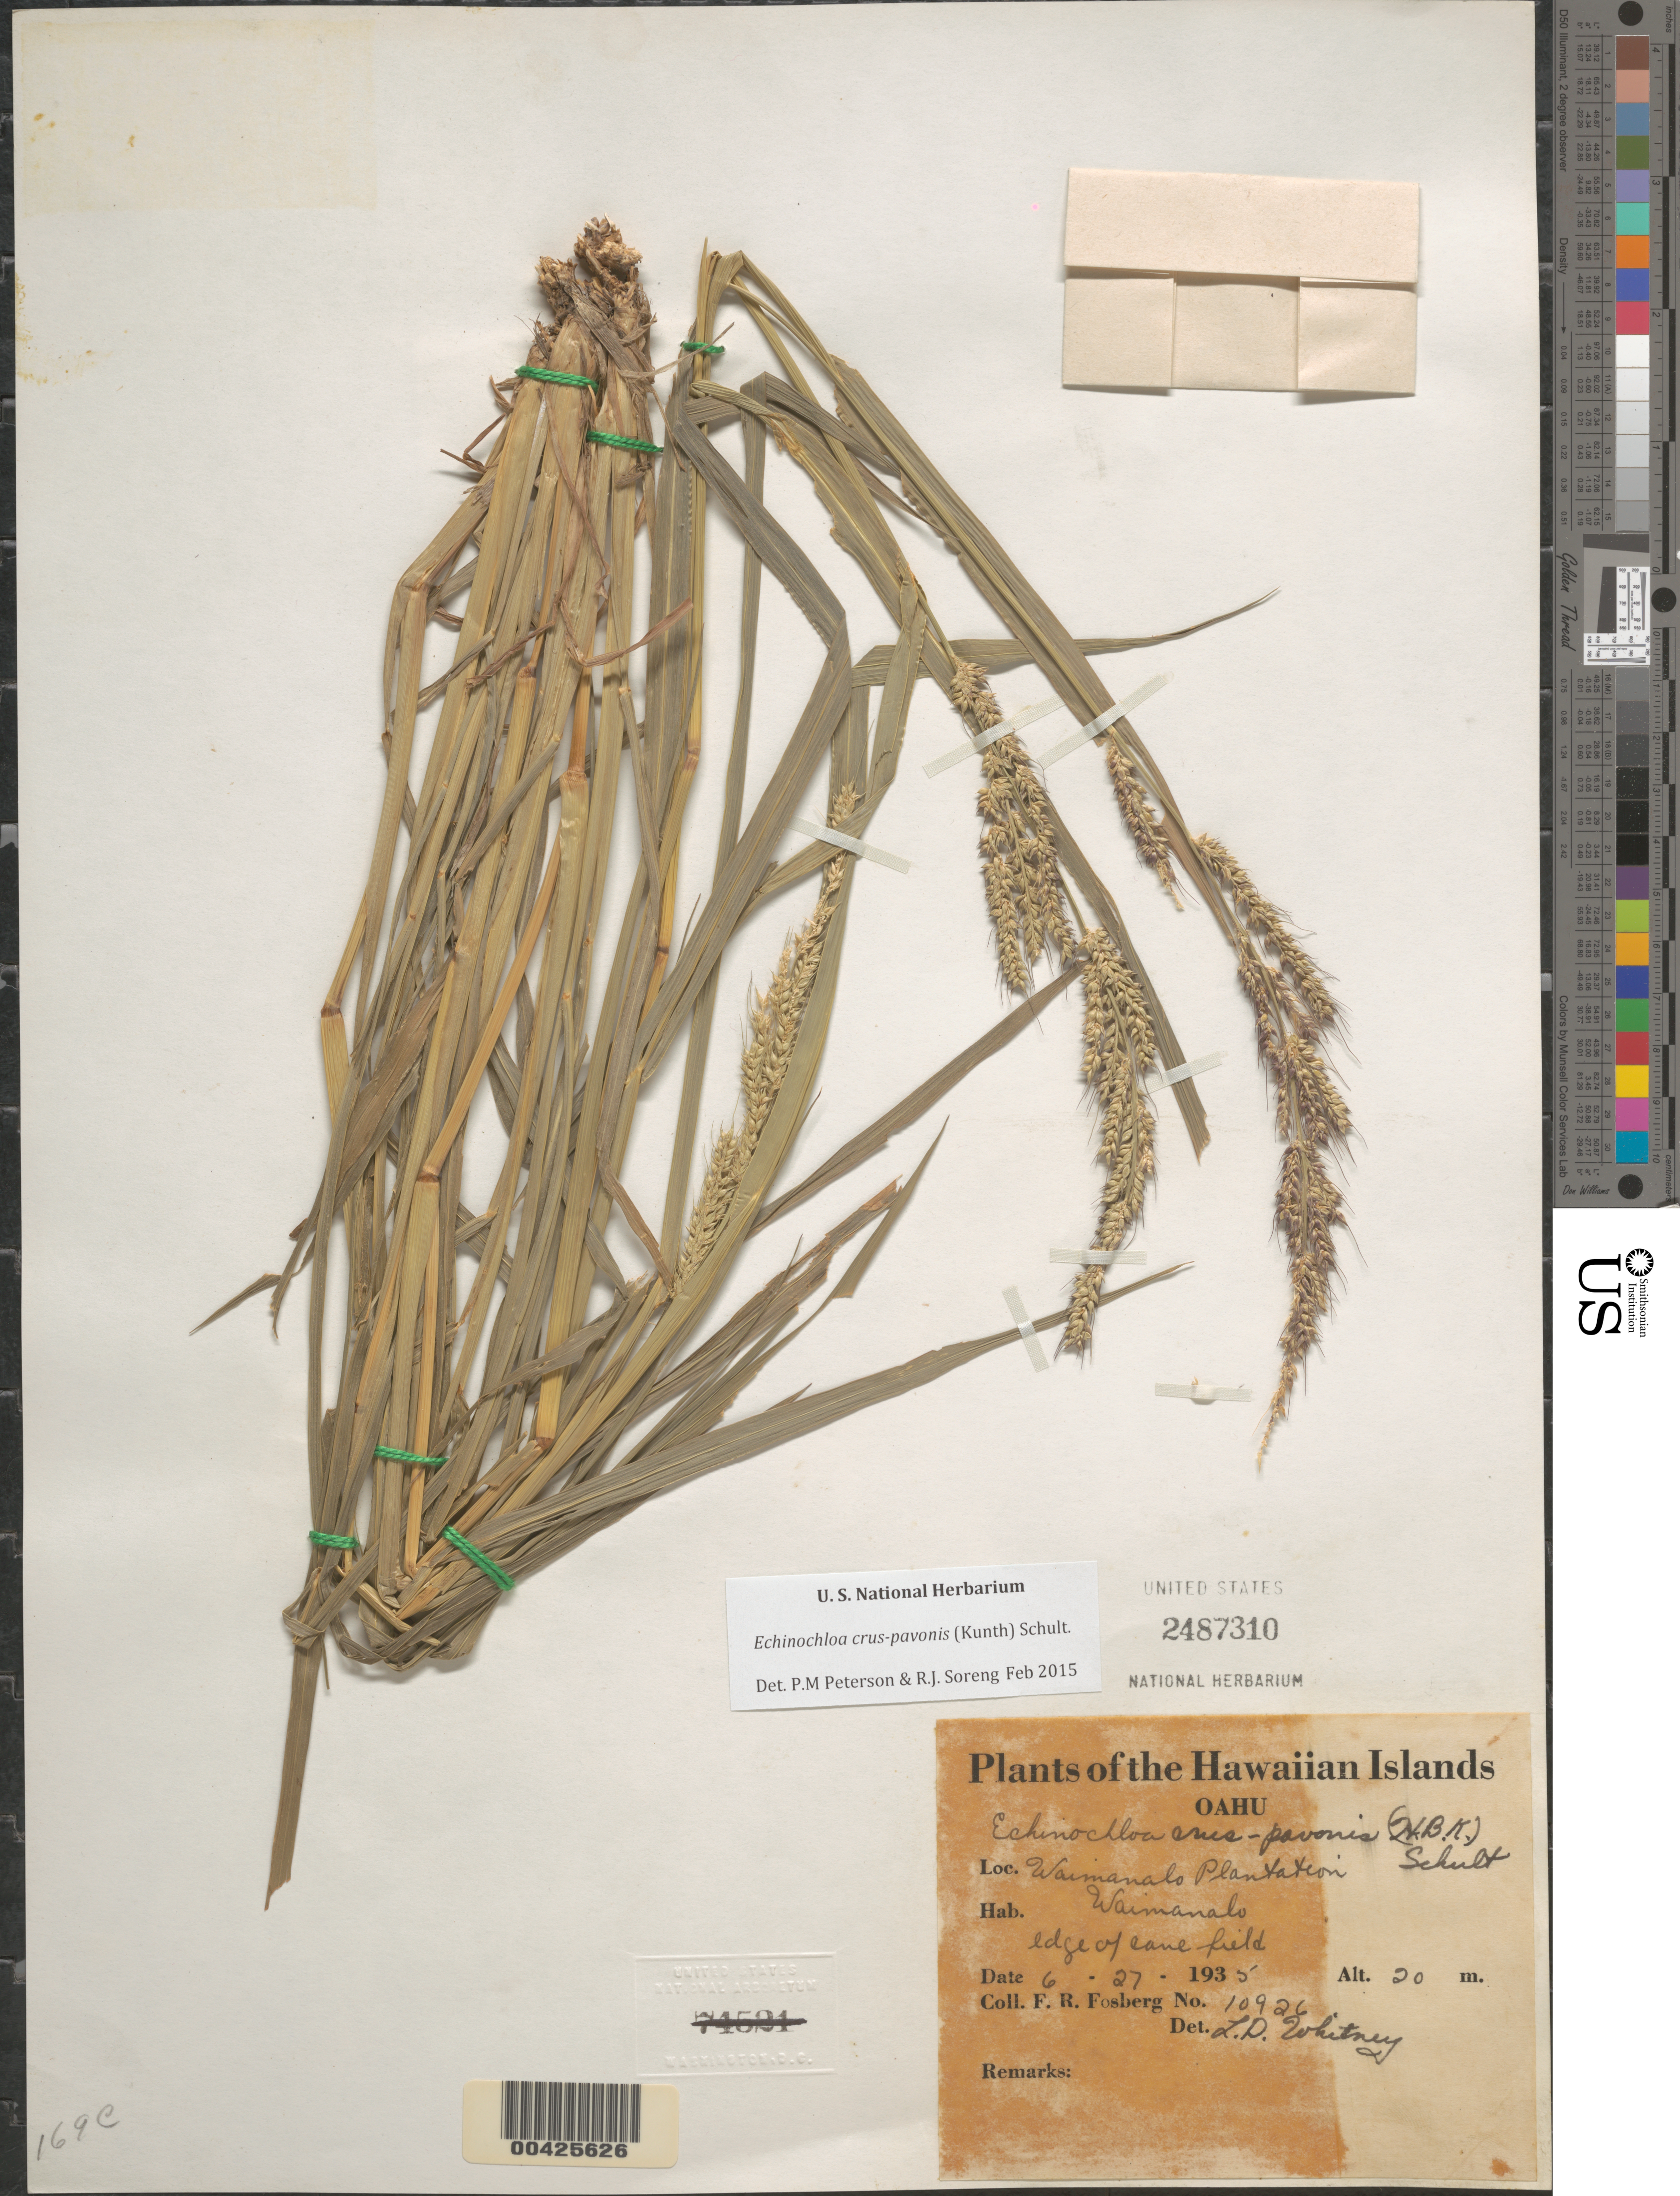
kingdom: Plantae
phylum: Tracheophyta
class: Liliopsida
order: Poales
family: Poaceae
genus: Echinochloa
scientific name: Echinochloa crus-galli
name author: (L.) P. Beauv.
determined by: Wagner, W. L., (BOT), Smithsonian Institution - National Museum of Natural History (UNITED STATES)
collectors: F. R. Fosberg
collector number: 10926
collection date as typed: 27 Jun 1935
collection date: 1935-06-27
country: United States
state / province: Hawaii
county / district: Honolulu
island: Oahu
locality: Waimanalo, Waimanalo Plantation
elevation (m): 20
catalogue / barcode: US 2487310